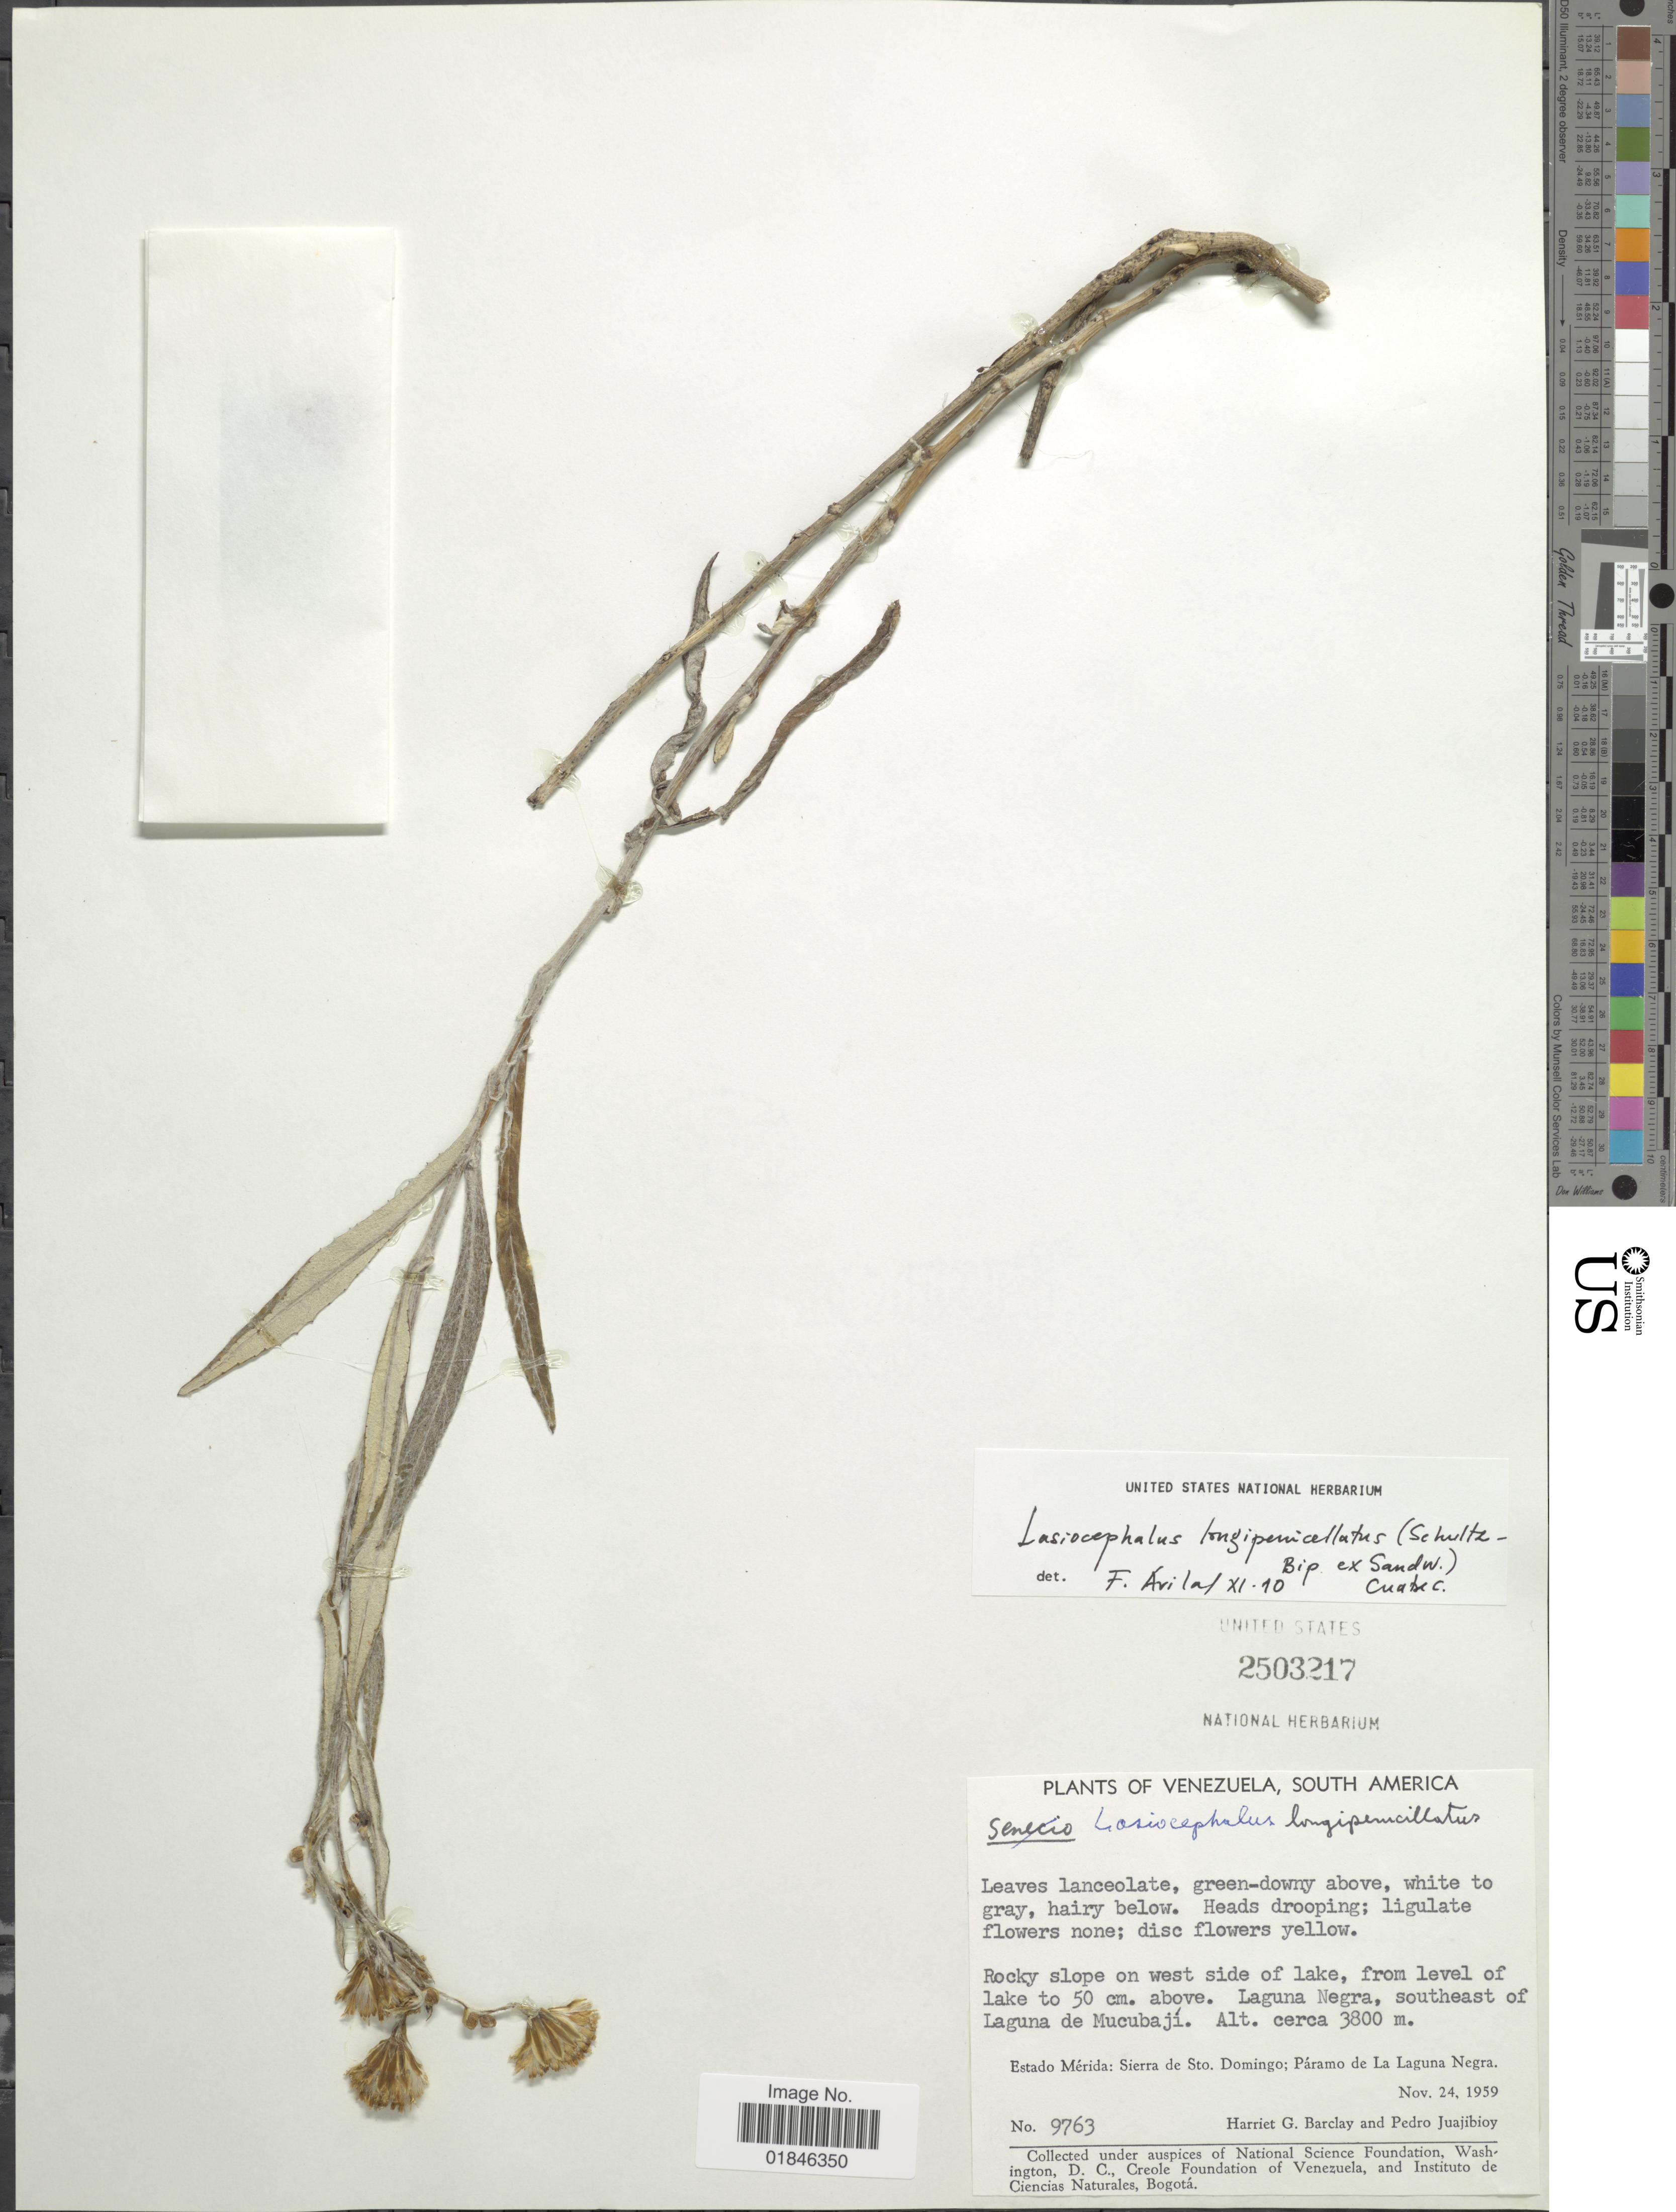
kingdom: Plantae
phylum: Tracheophyta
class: Magnoliopsida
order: Asterales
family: Asteraceae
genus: Senecio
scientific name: Senecio longepenicillatus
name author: Sch. Bip. ex Sandw.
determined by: Salomon, Luciana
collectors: H. G. Barclay & P. Juajibioy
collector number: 9763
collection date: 1959-11-24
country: Venezuela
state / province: Mérida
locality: Rocky slope on west side of lake. Laguna Negra, southeast of Laguna de Mucubaji. Estado Merida; Sierra de Sto Domingo; Paramo de La Laguna Negra.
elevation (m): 3800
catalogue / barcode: US 2503217